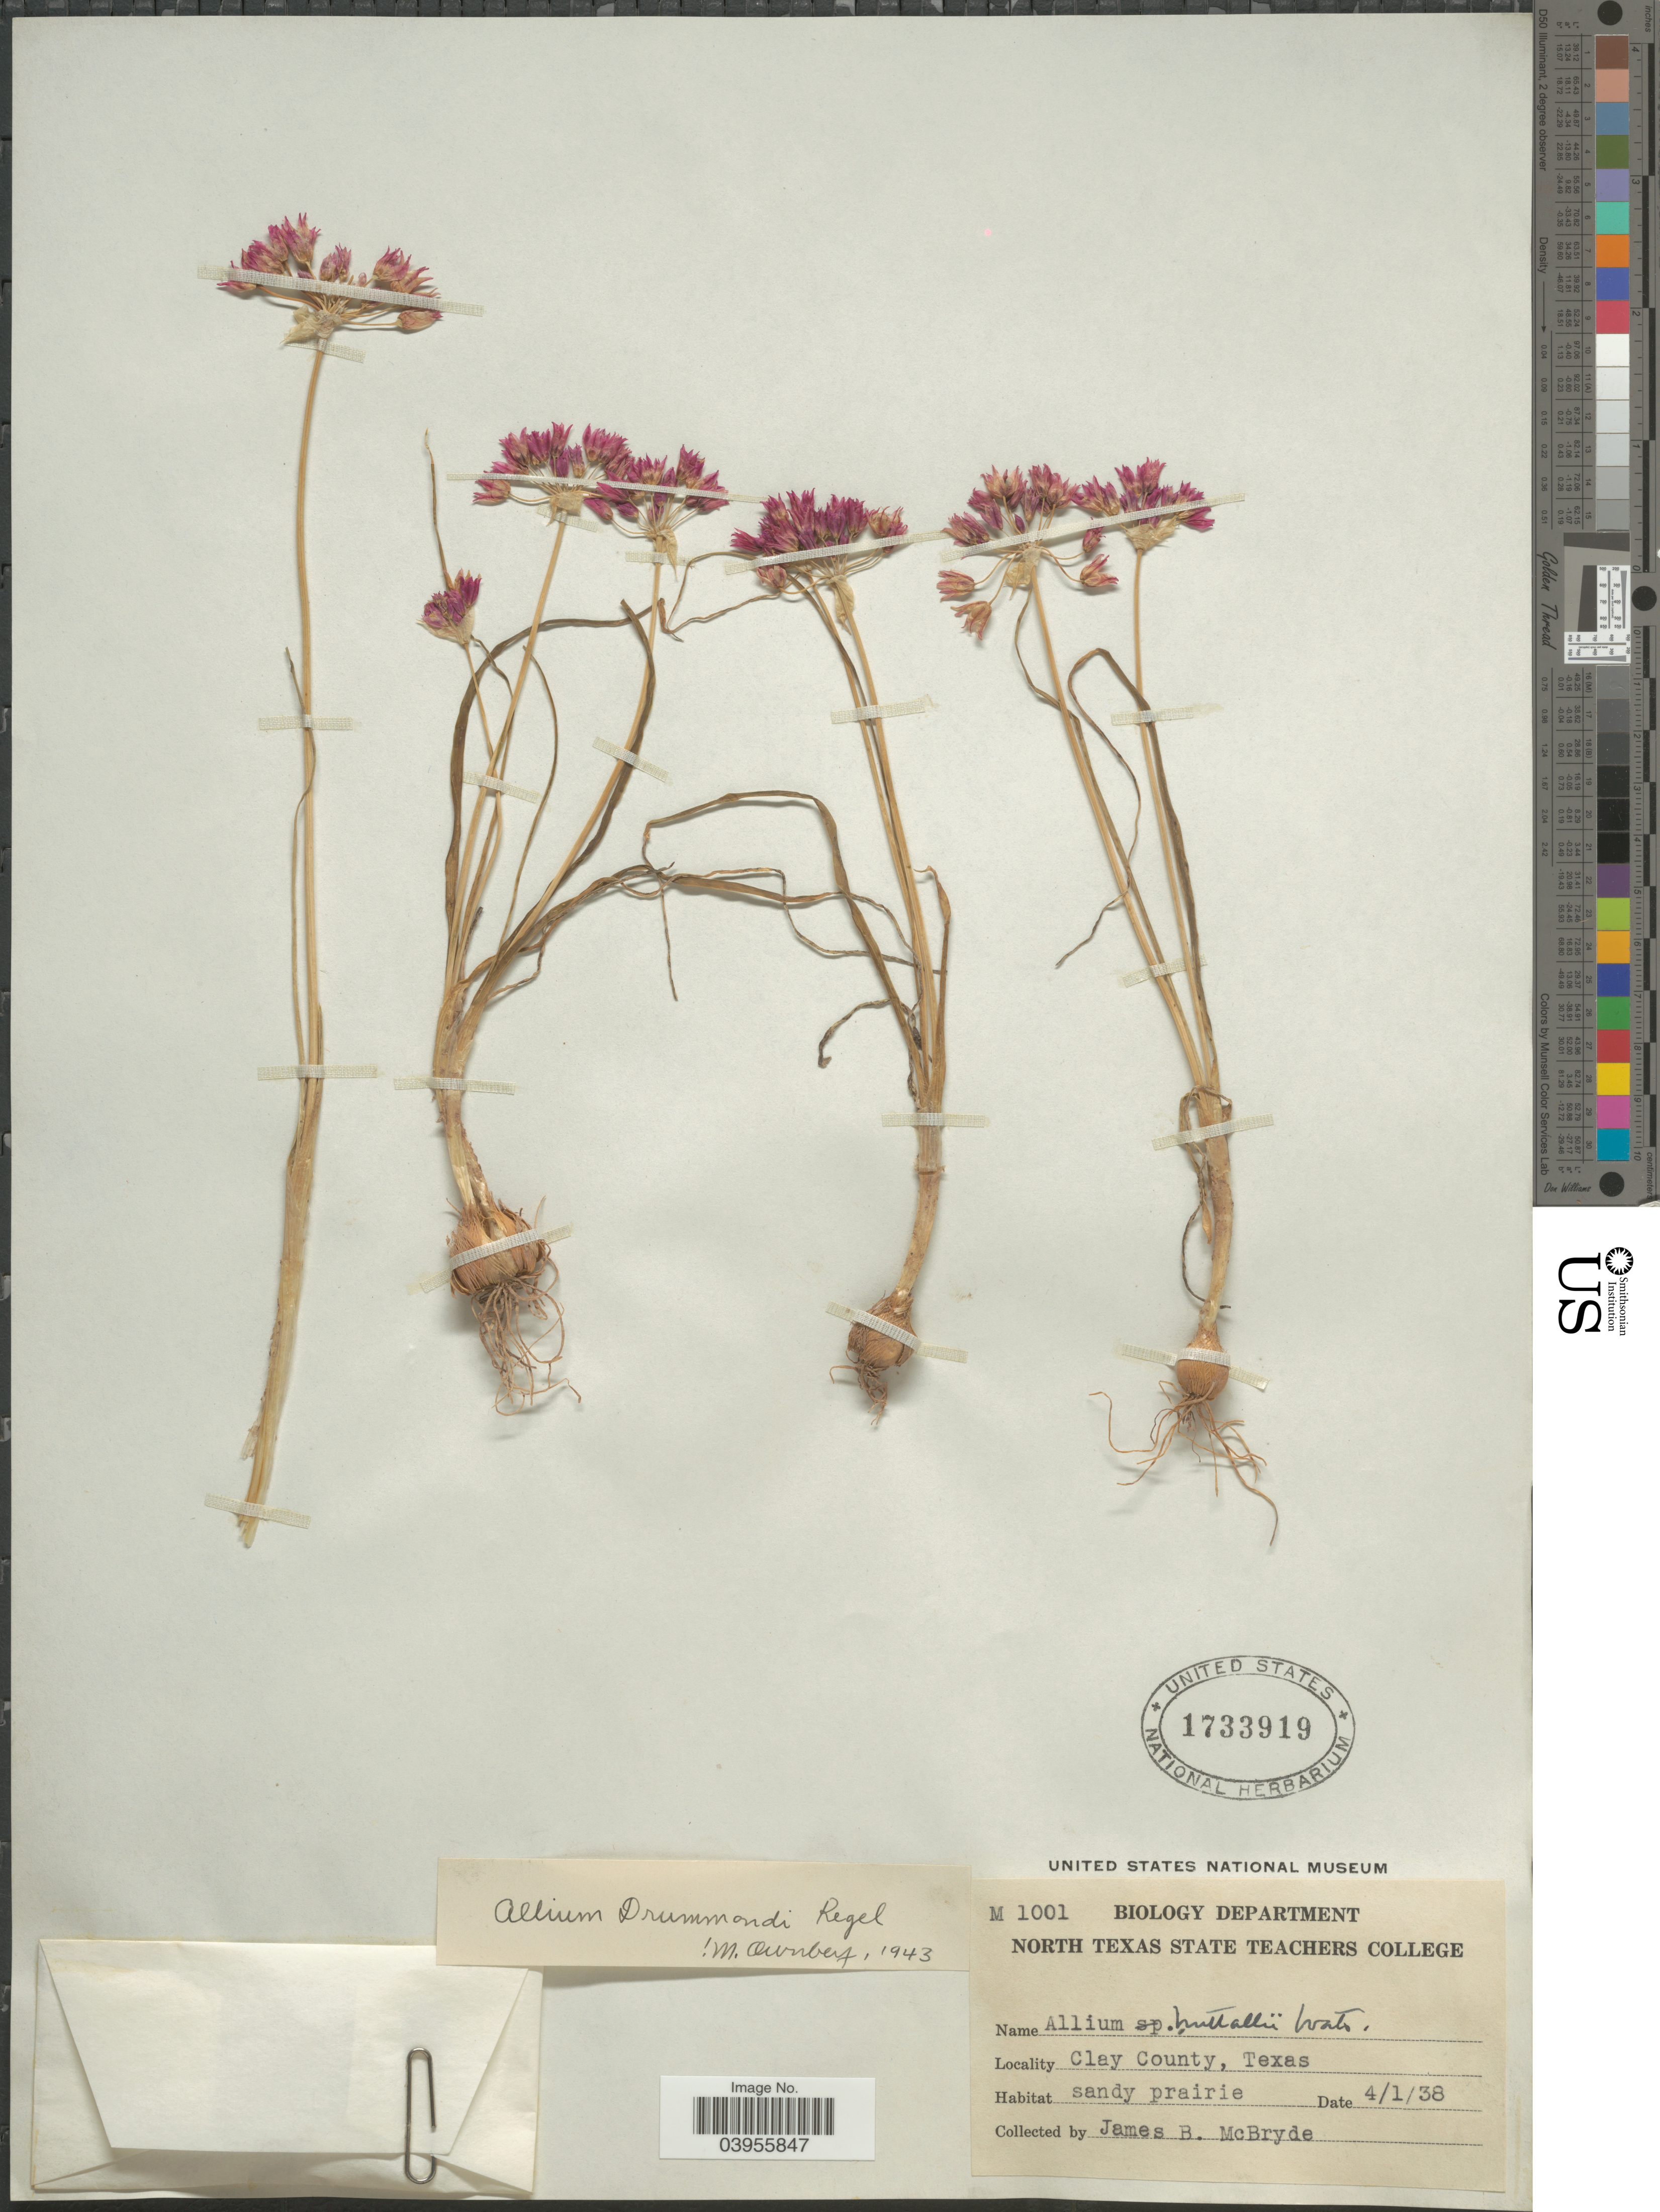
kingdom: Plantae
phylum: Tracheophyta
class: Liliopsida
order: Asparagales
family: Amaryllidaceae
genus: Allium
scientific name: Allium drummondii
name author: Regel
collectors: J. McBryde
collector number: M1001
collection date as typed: Transcribed d/m/y: 1/4/38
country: United States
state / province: Texas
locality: Clay County.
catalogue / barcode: US 1733919